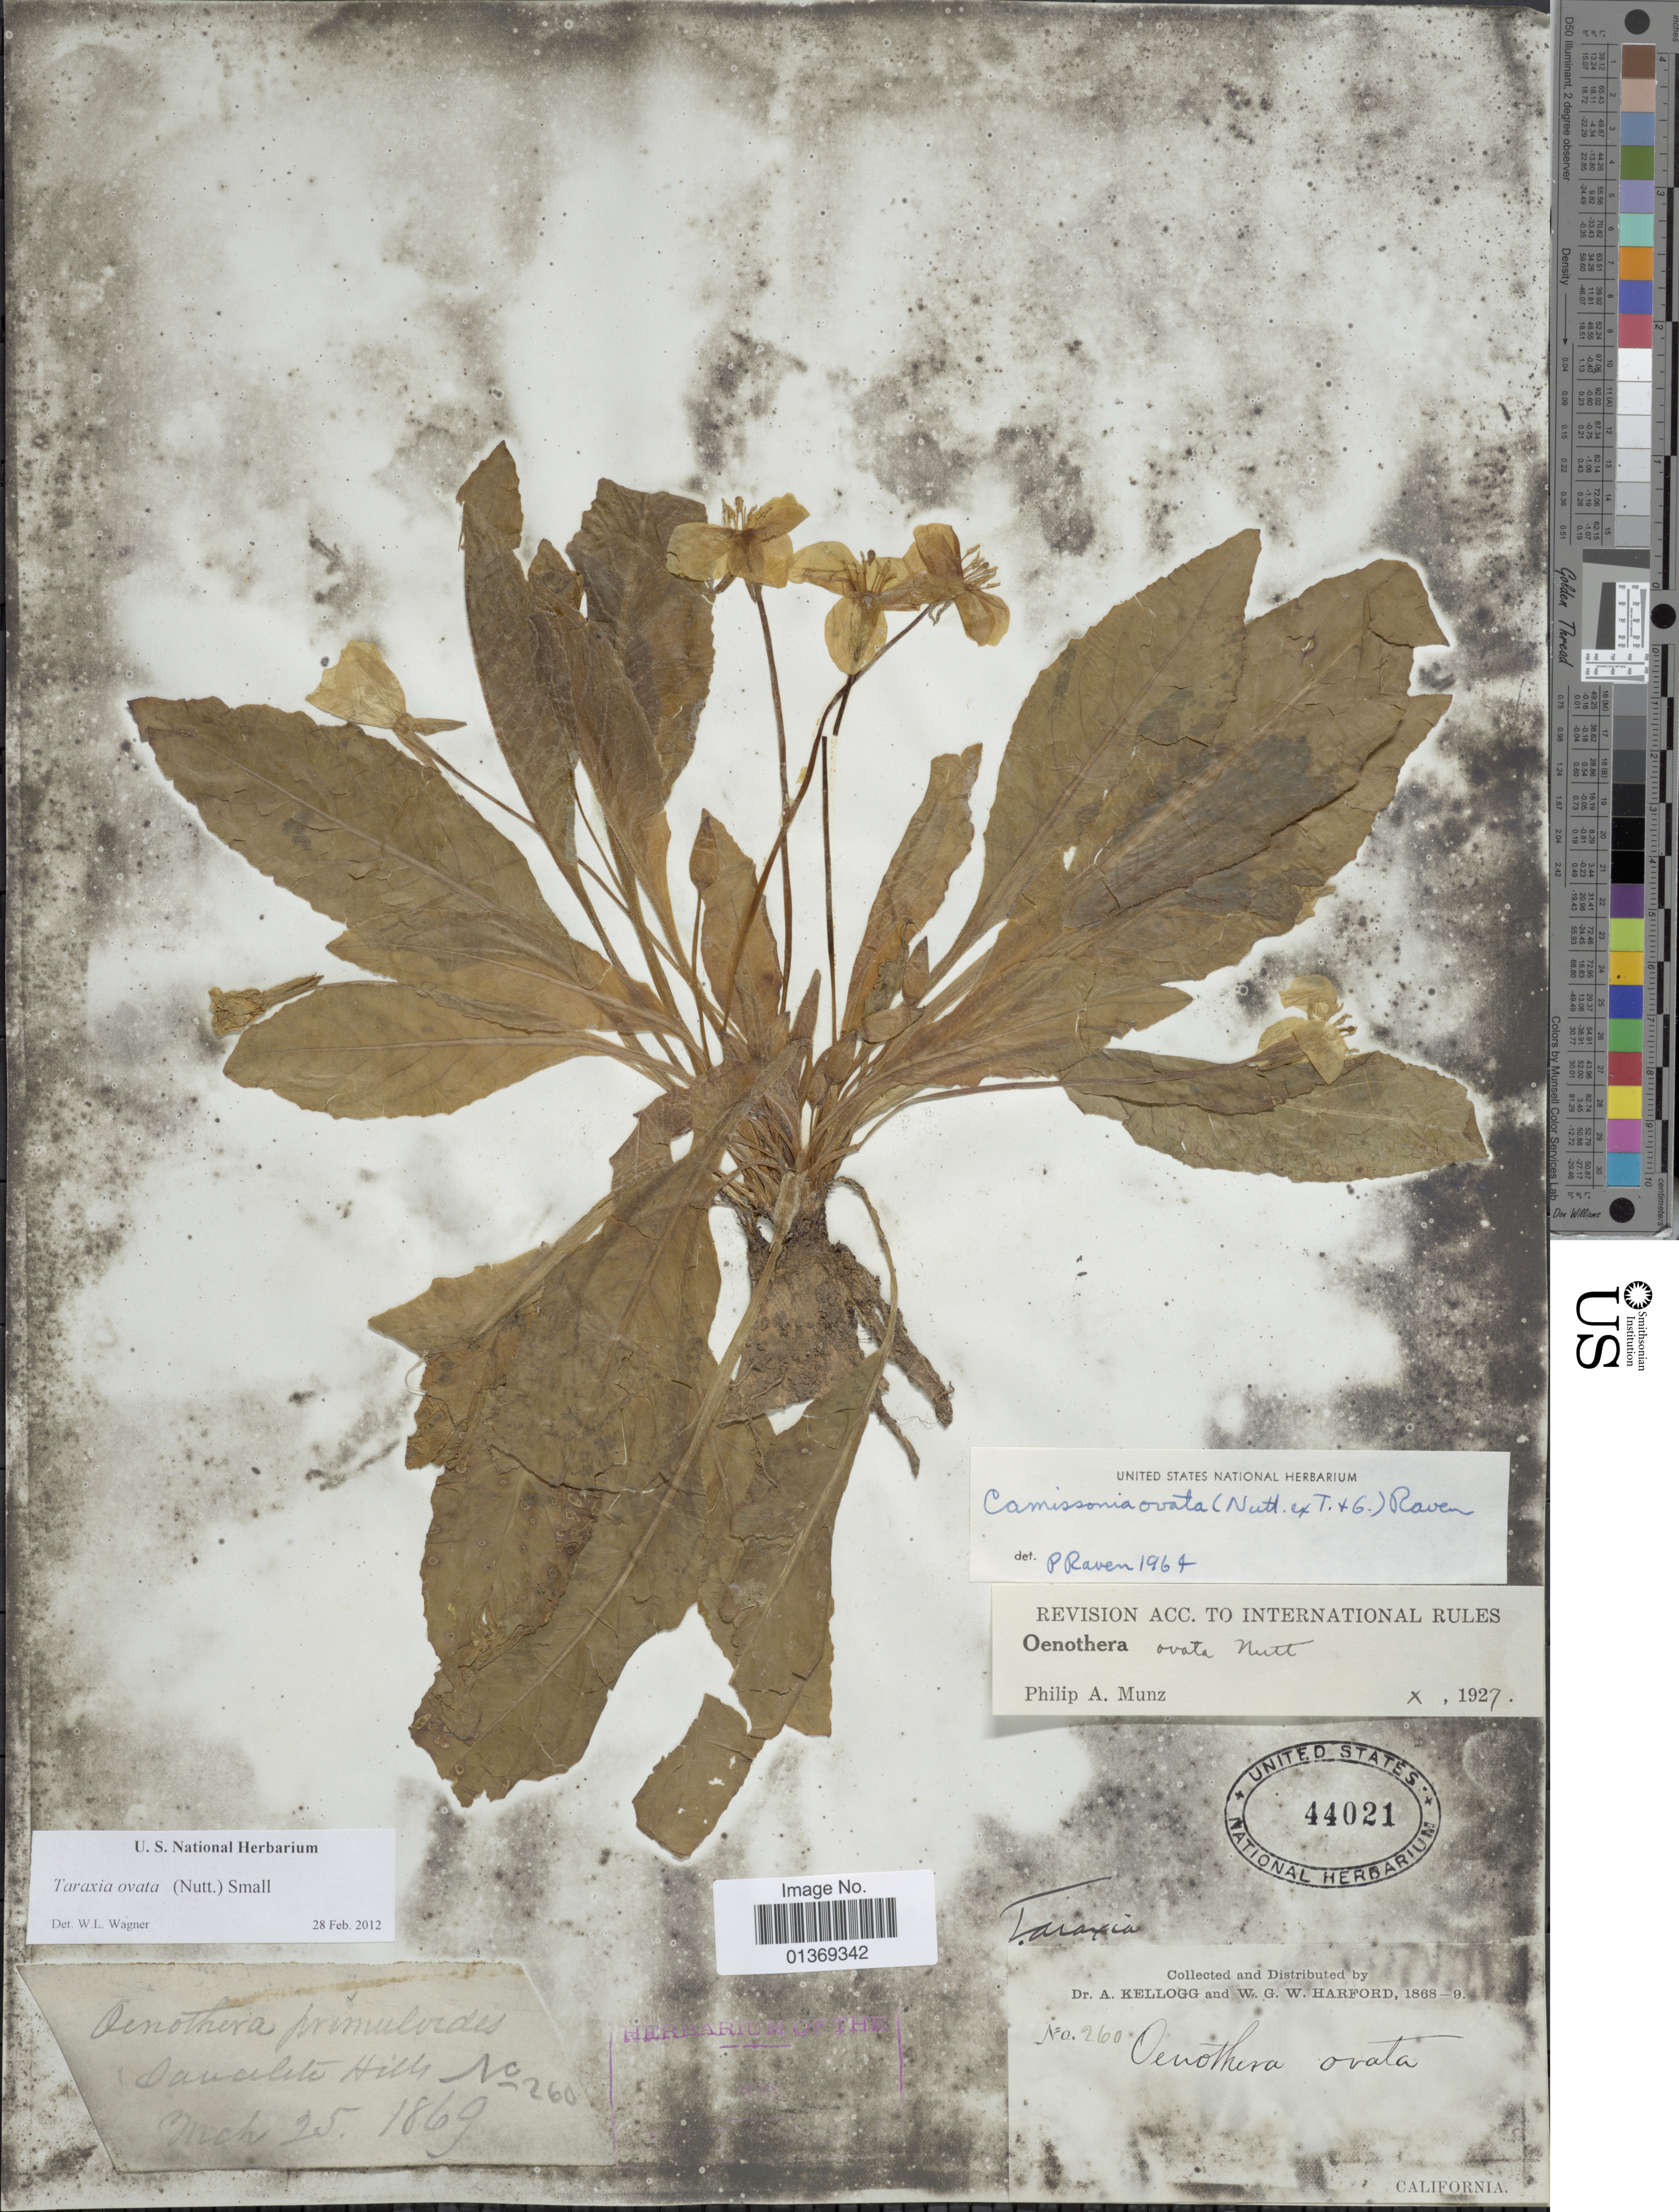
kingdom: Plantae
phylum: Tracheophyta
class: Magnoliopsida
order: Myrtales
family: Onagraceae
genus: Taraxia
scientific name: Taraxia ovata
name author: (Nutt.) Small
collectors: A. Kellogg & W. G. W. Harford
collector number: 260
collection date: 1869-03-25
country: United States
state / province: California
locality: Saucelito hills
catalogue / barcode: US 44021